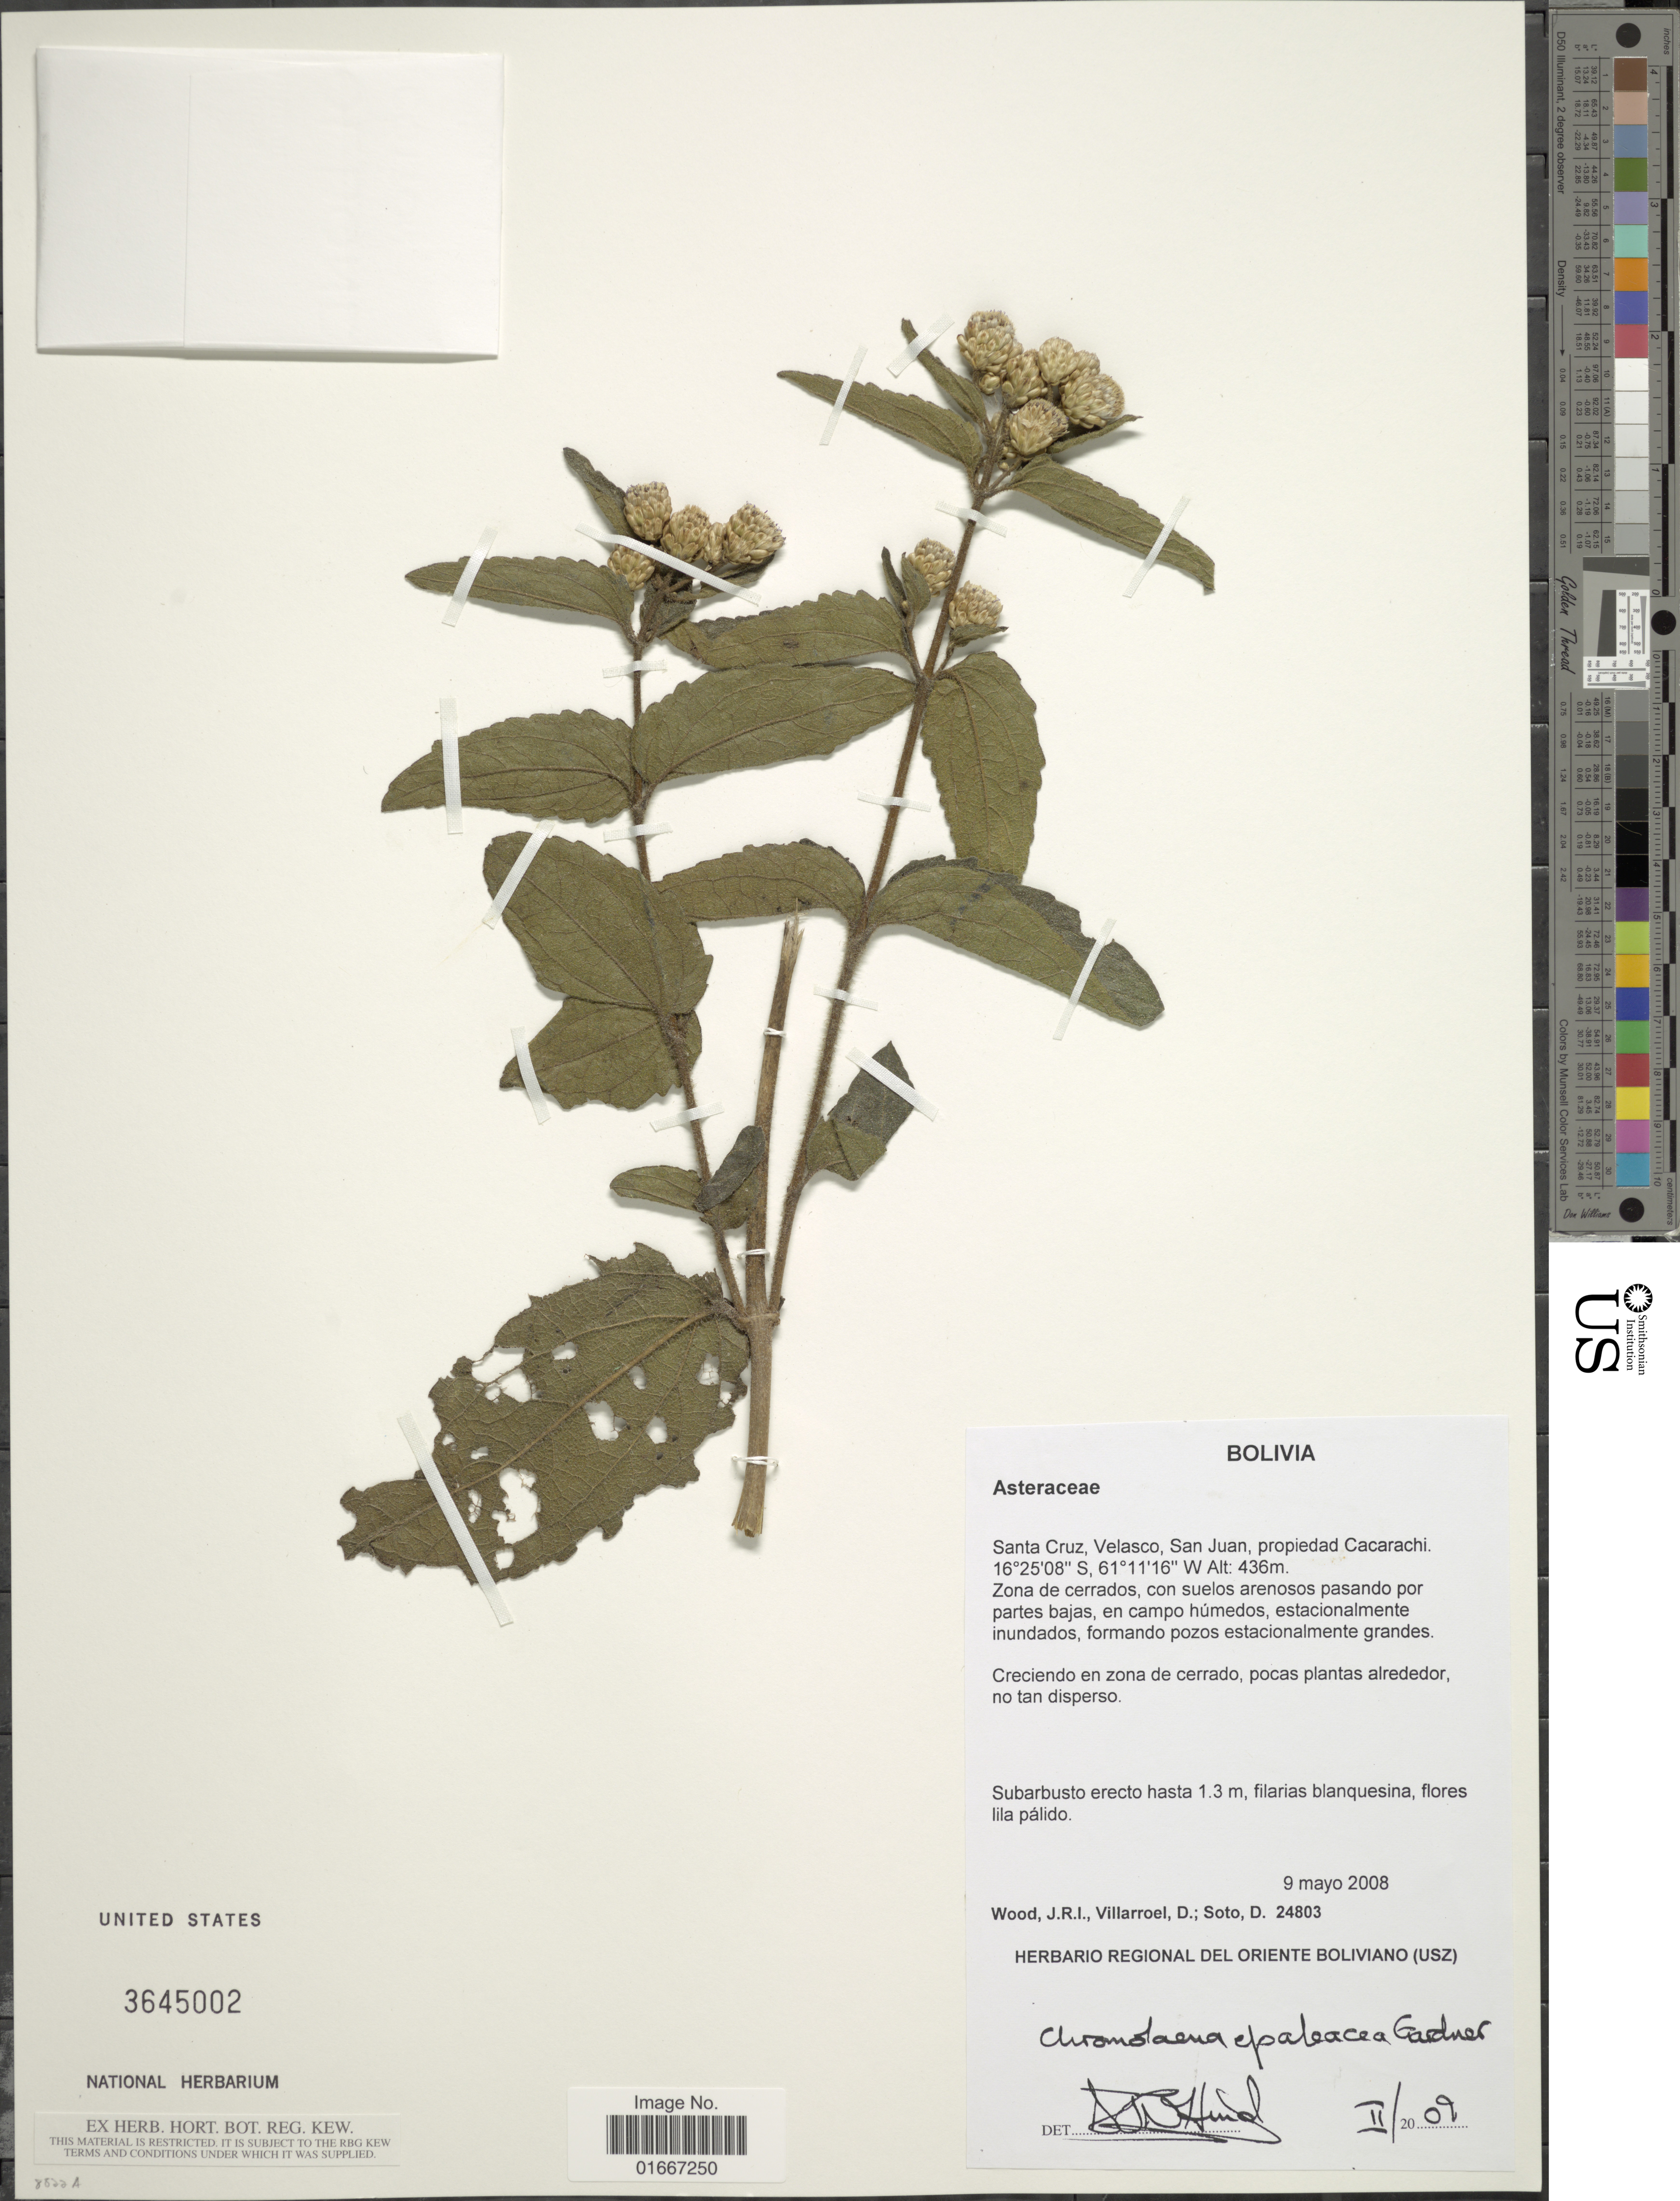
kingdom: Plantae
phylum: Tracheophyta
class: Magnoliopsida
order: Asterales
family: Asteraceae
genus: Chromolaena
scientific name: Chromolaena epaleacea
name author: Gardner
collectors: J. R. I. Wood, D. Villarroel & D. Soto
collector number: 24803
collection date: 2008-05-09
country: Bolivia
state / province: Santa Cruz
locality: Velasco, San Juan, propiedad Cacarachi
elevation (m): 436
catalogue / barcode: US 3645002